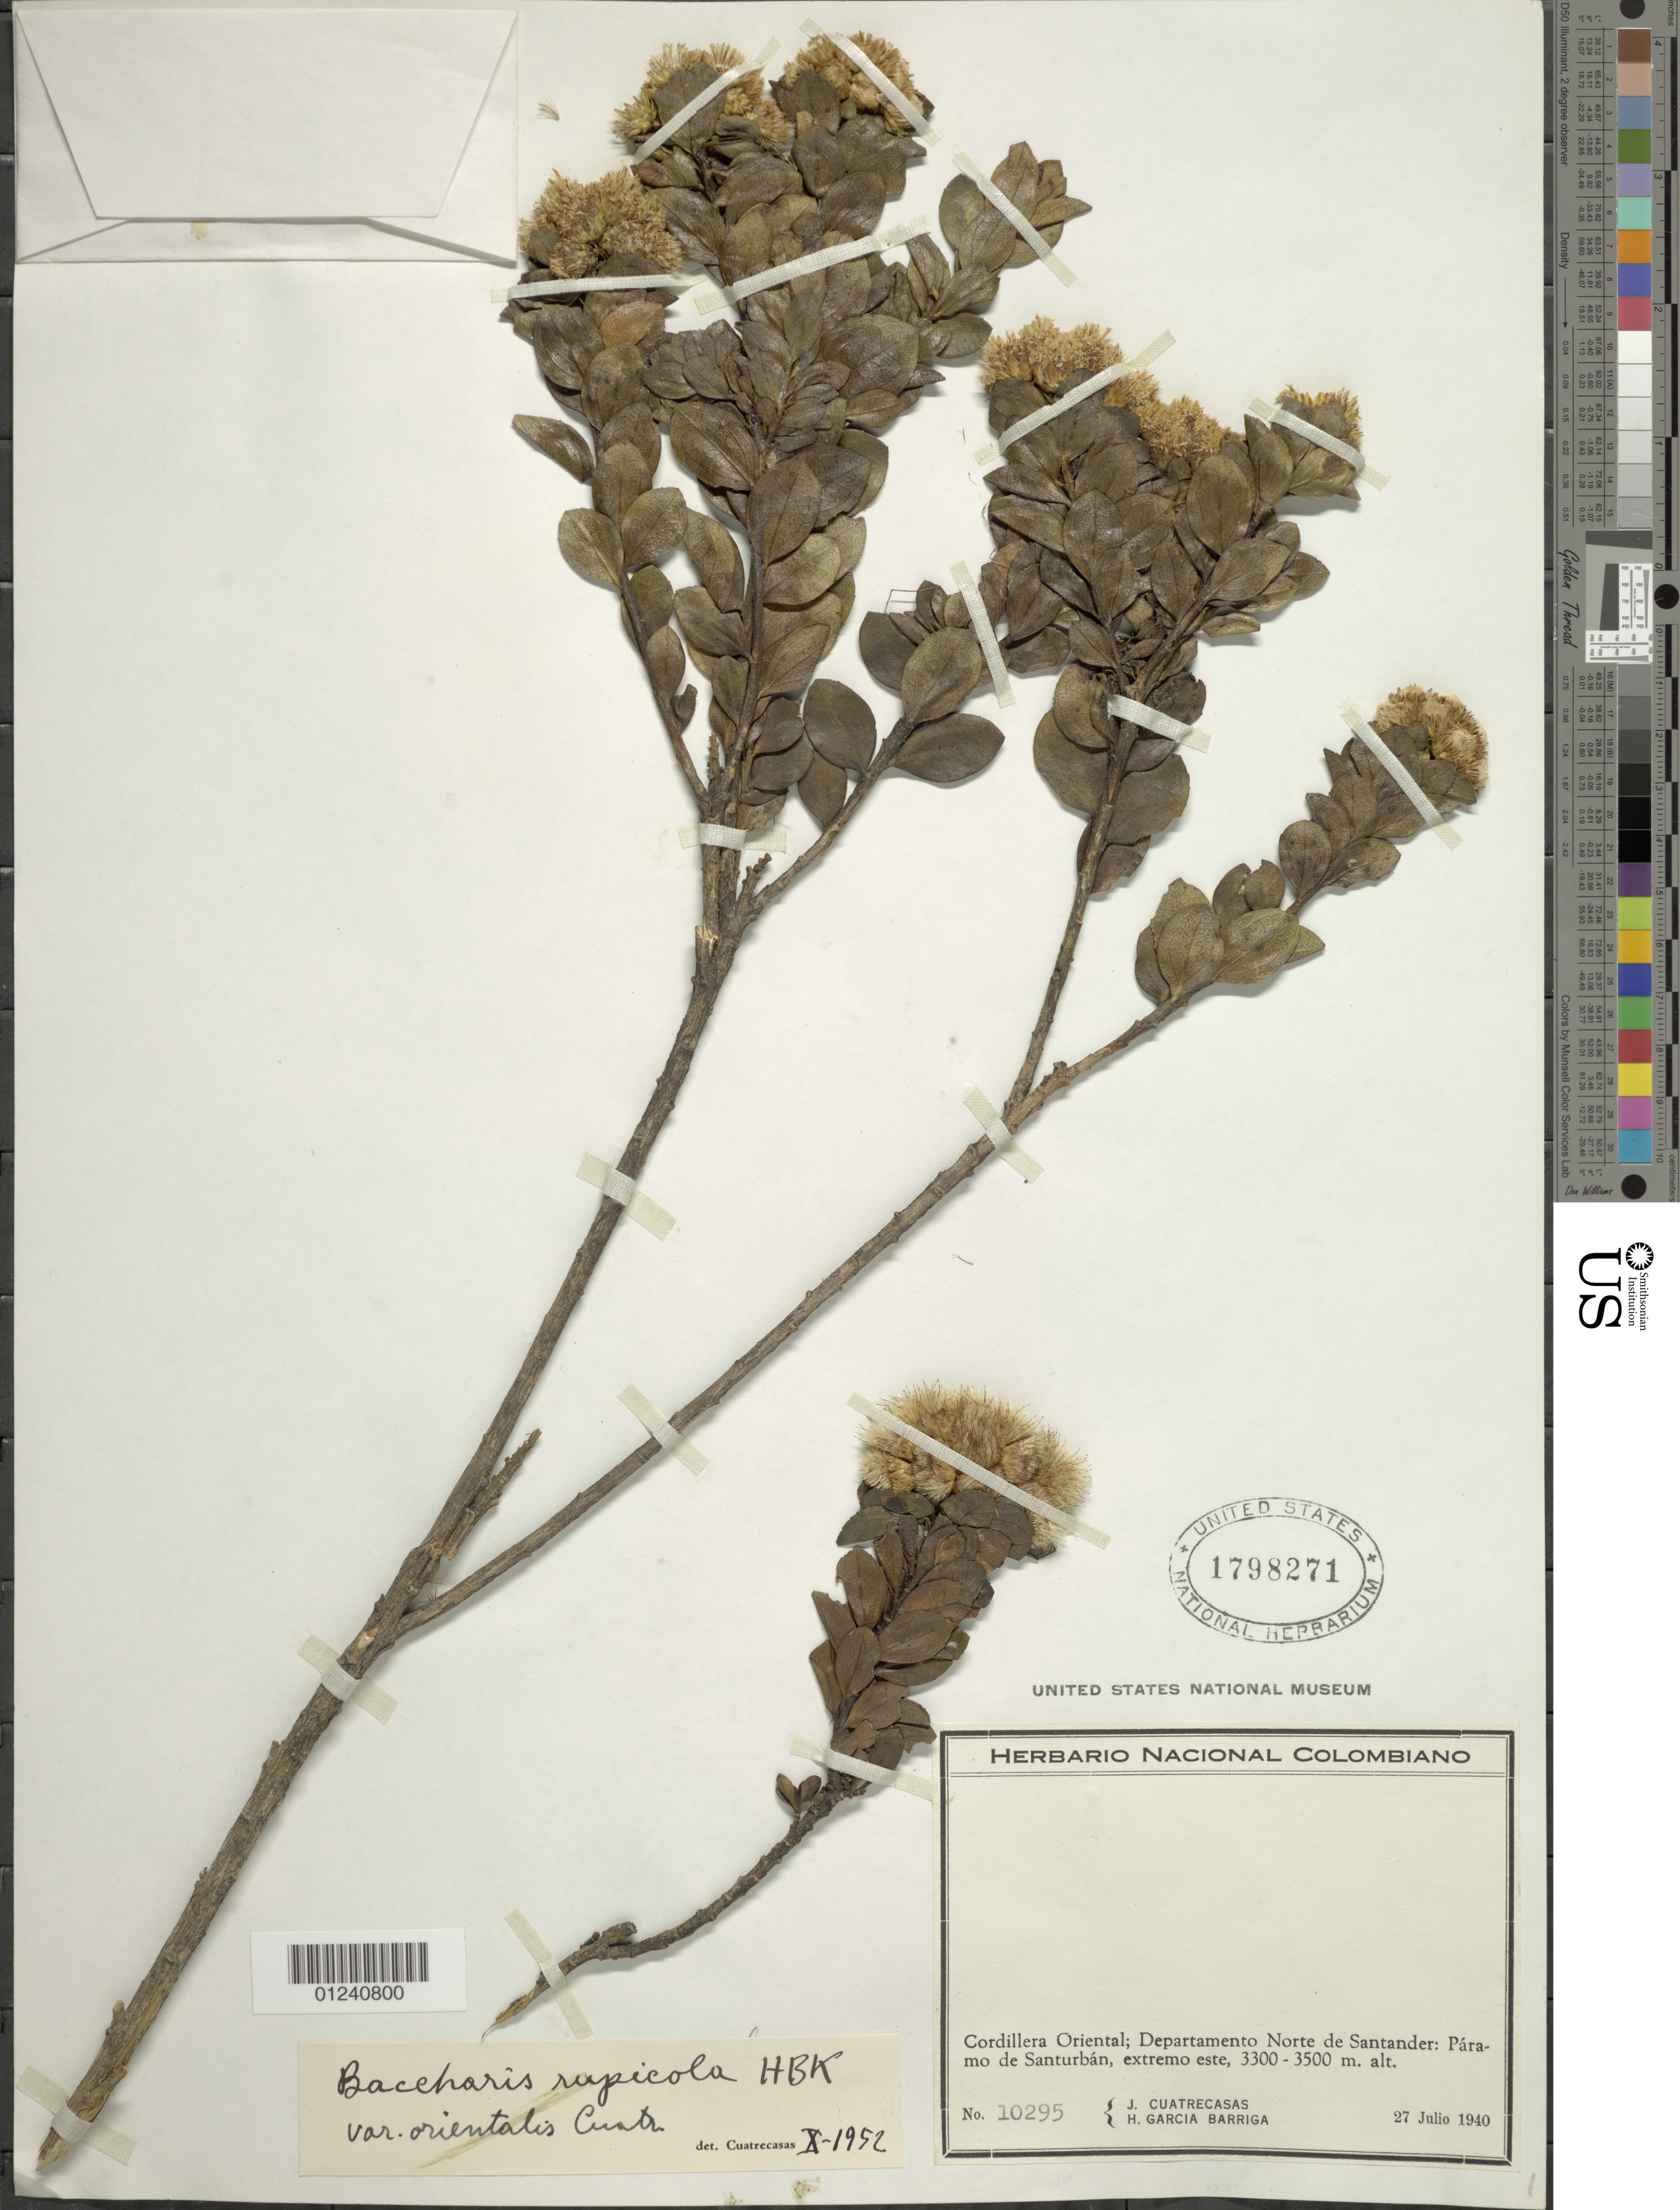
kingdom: Plantae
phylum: Tracheophyta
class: Magnoliopsida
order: Asterales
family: Asteraceae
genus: Baccharis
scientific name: Baccharis rupicola var. orientalis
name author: Cuatrec.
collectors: J. Cuatrecasas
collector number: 10295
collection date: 1940-07-27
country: Colombia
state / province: Norte de Santander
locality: Cordillera Oriental; Páramo de Santurbán, extremo este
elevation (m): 3300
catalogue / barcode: US 1798271